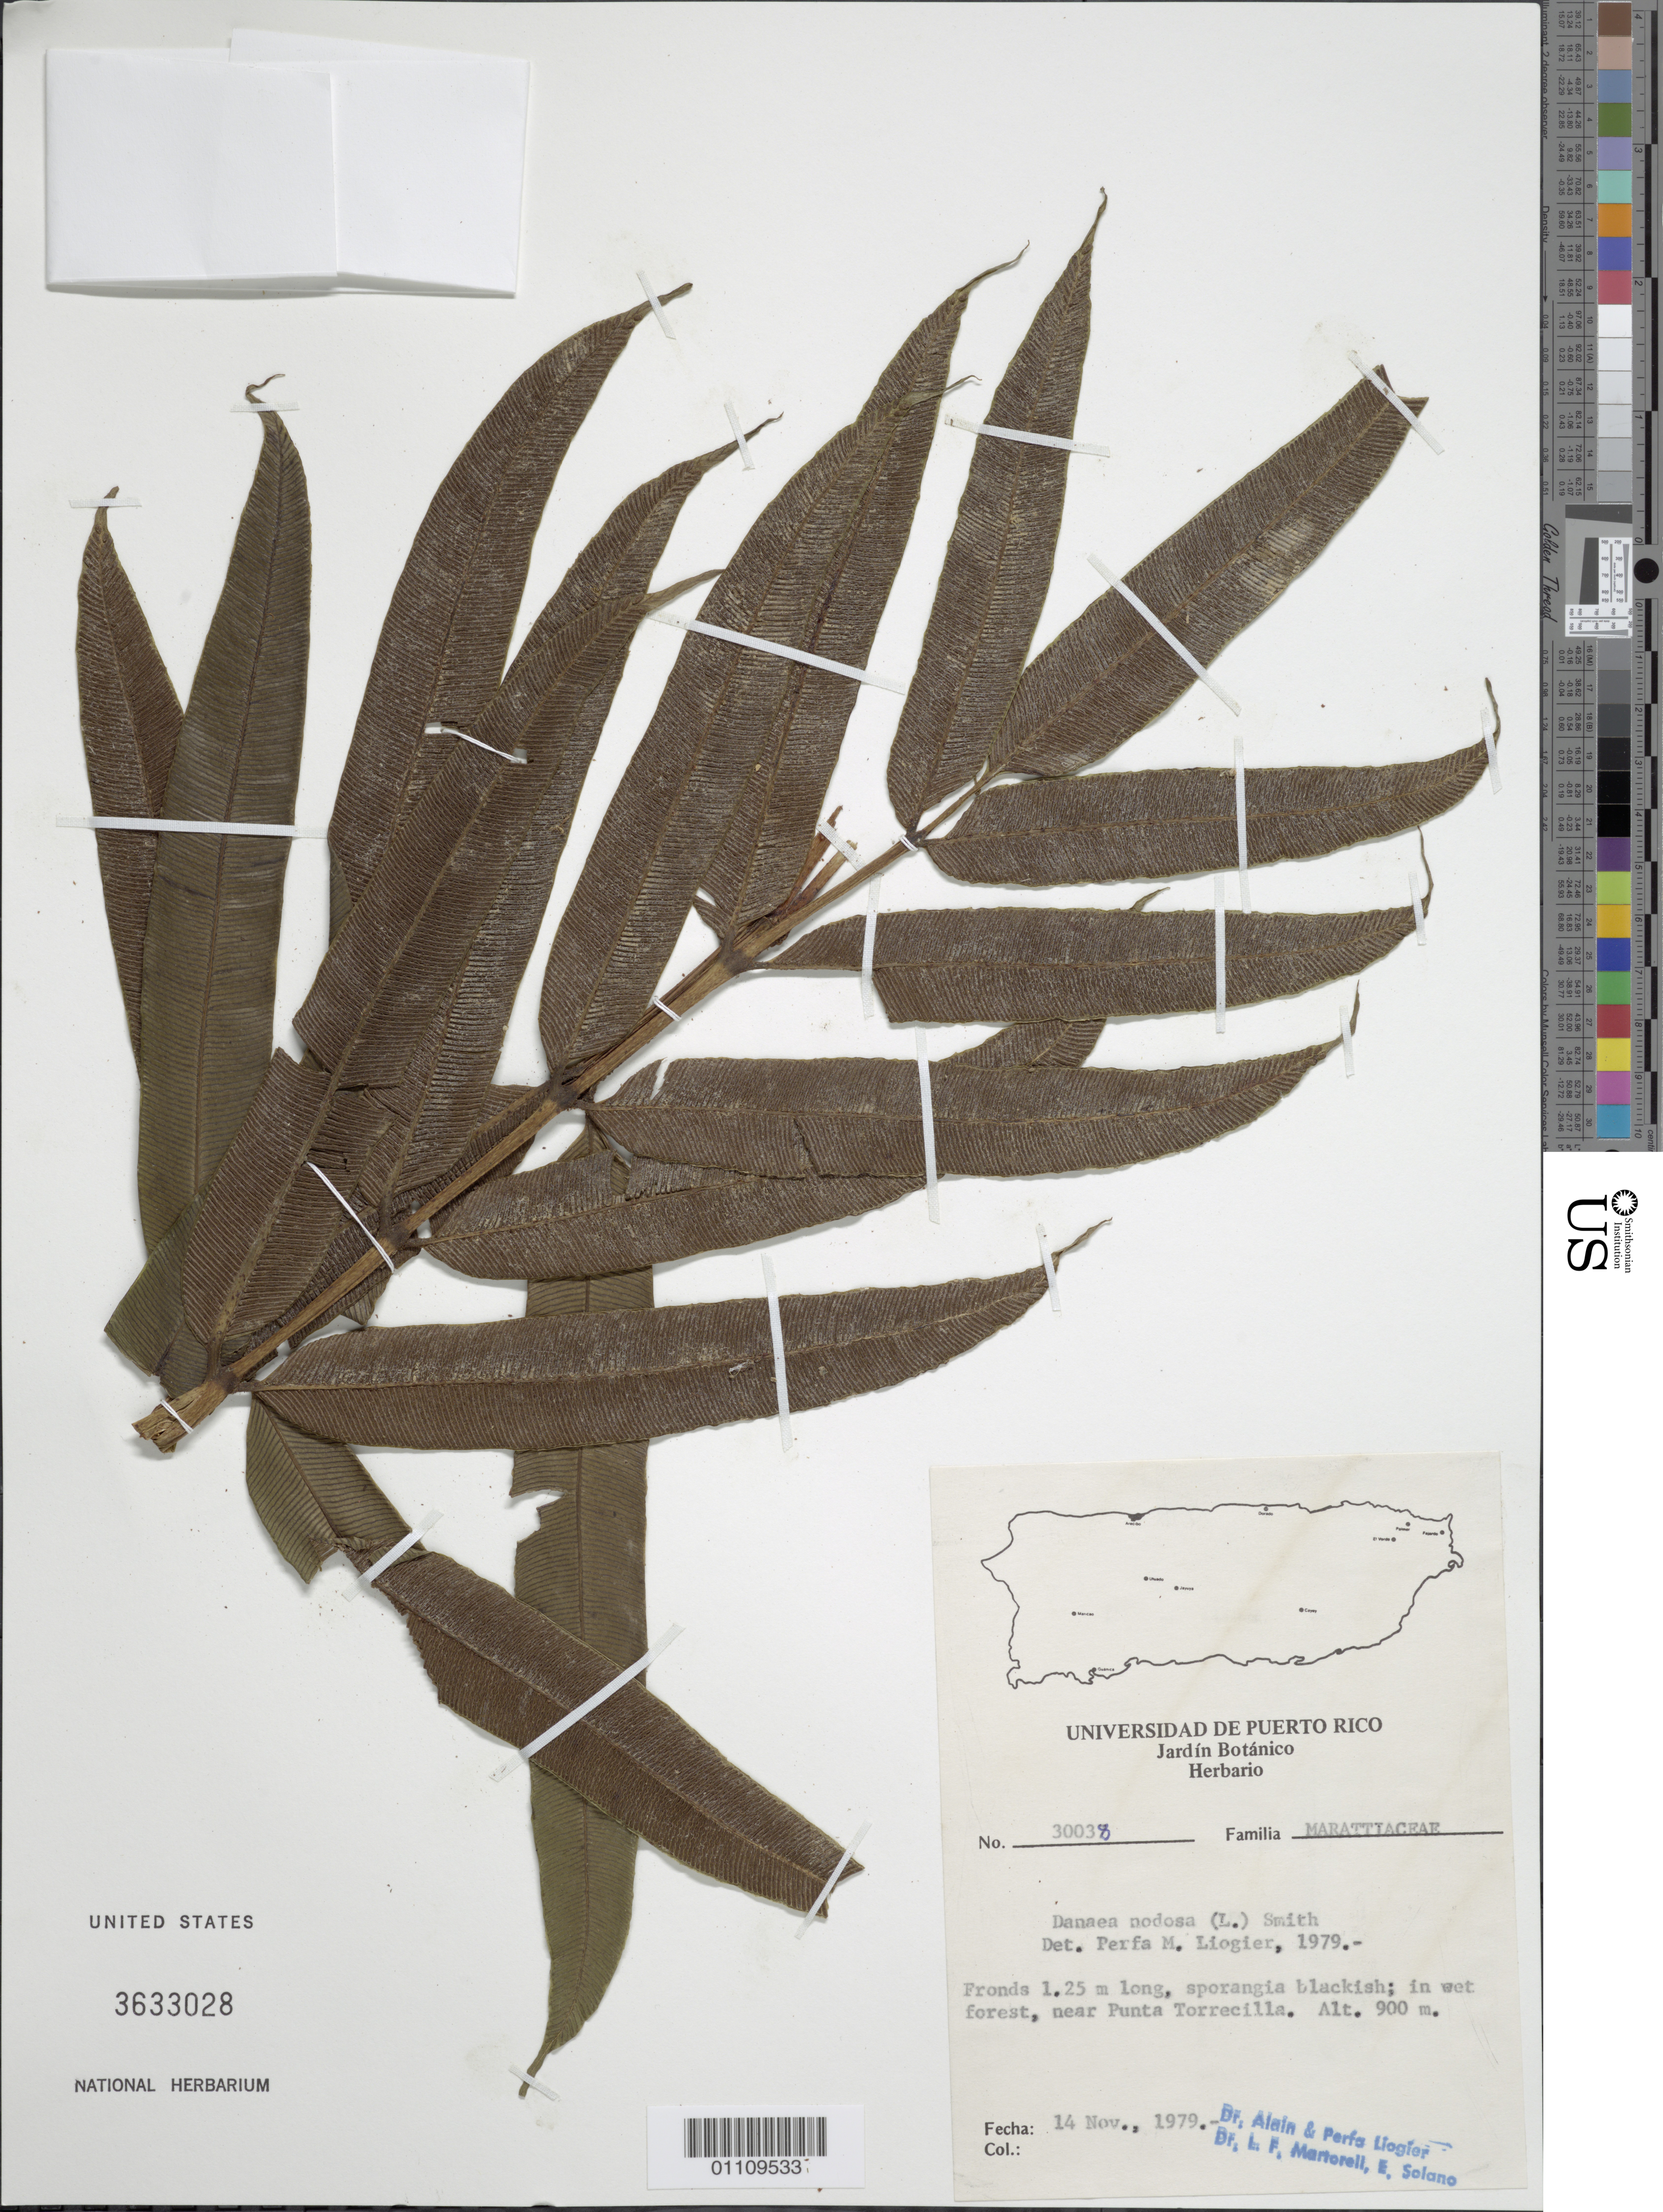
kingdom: Plantae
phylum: Tracheophyta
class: Polypodiopsida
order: Marattiales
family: Marattiaceae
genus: Danaea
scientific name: Danaea nodosa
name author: (L.) Sm.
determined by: Liogier, M. P. M.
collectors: A. H. Liogier, M. P. Liogier, L. Martorell & E. Solano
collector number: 30038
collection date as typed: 14 Nov 1979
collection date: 1979-11-14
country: Puerto Rico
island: Puerto Rico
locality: Punta Torrecilla, near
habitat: In wet forest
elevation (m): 900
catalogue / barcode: US 3633028